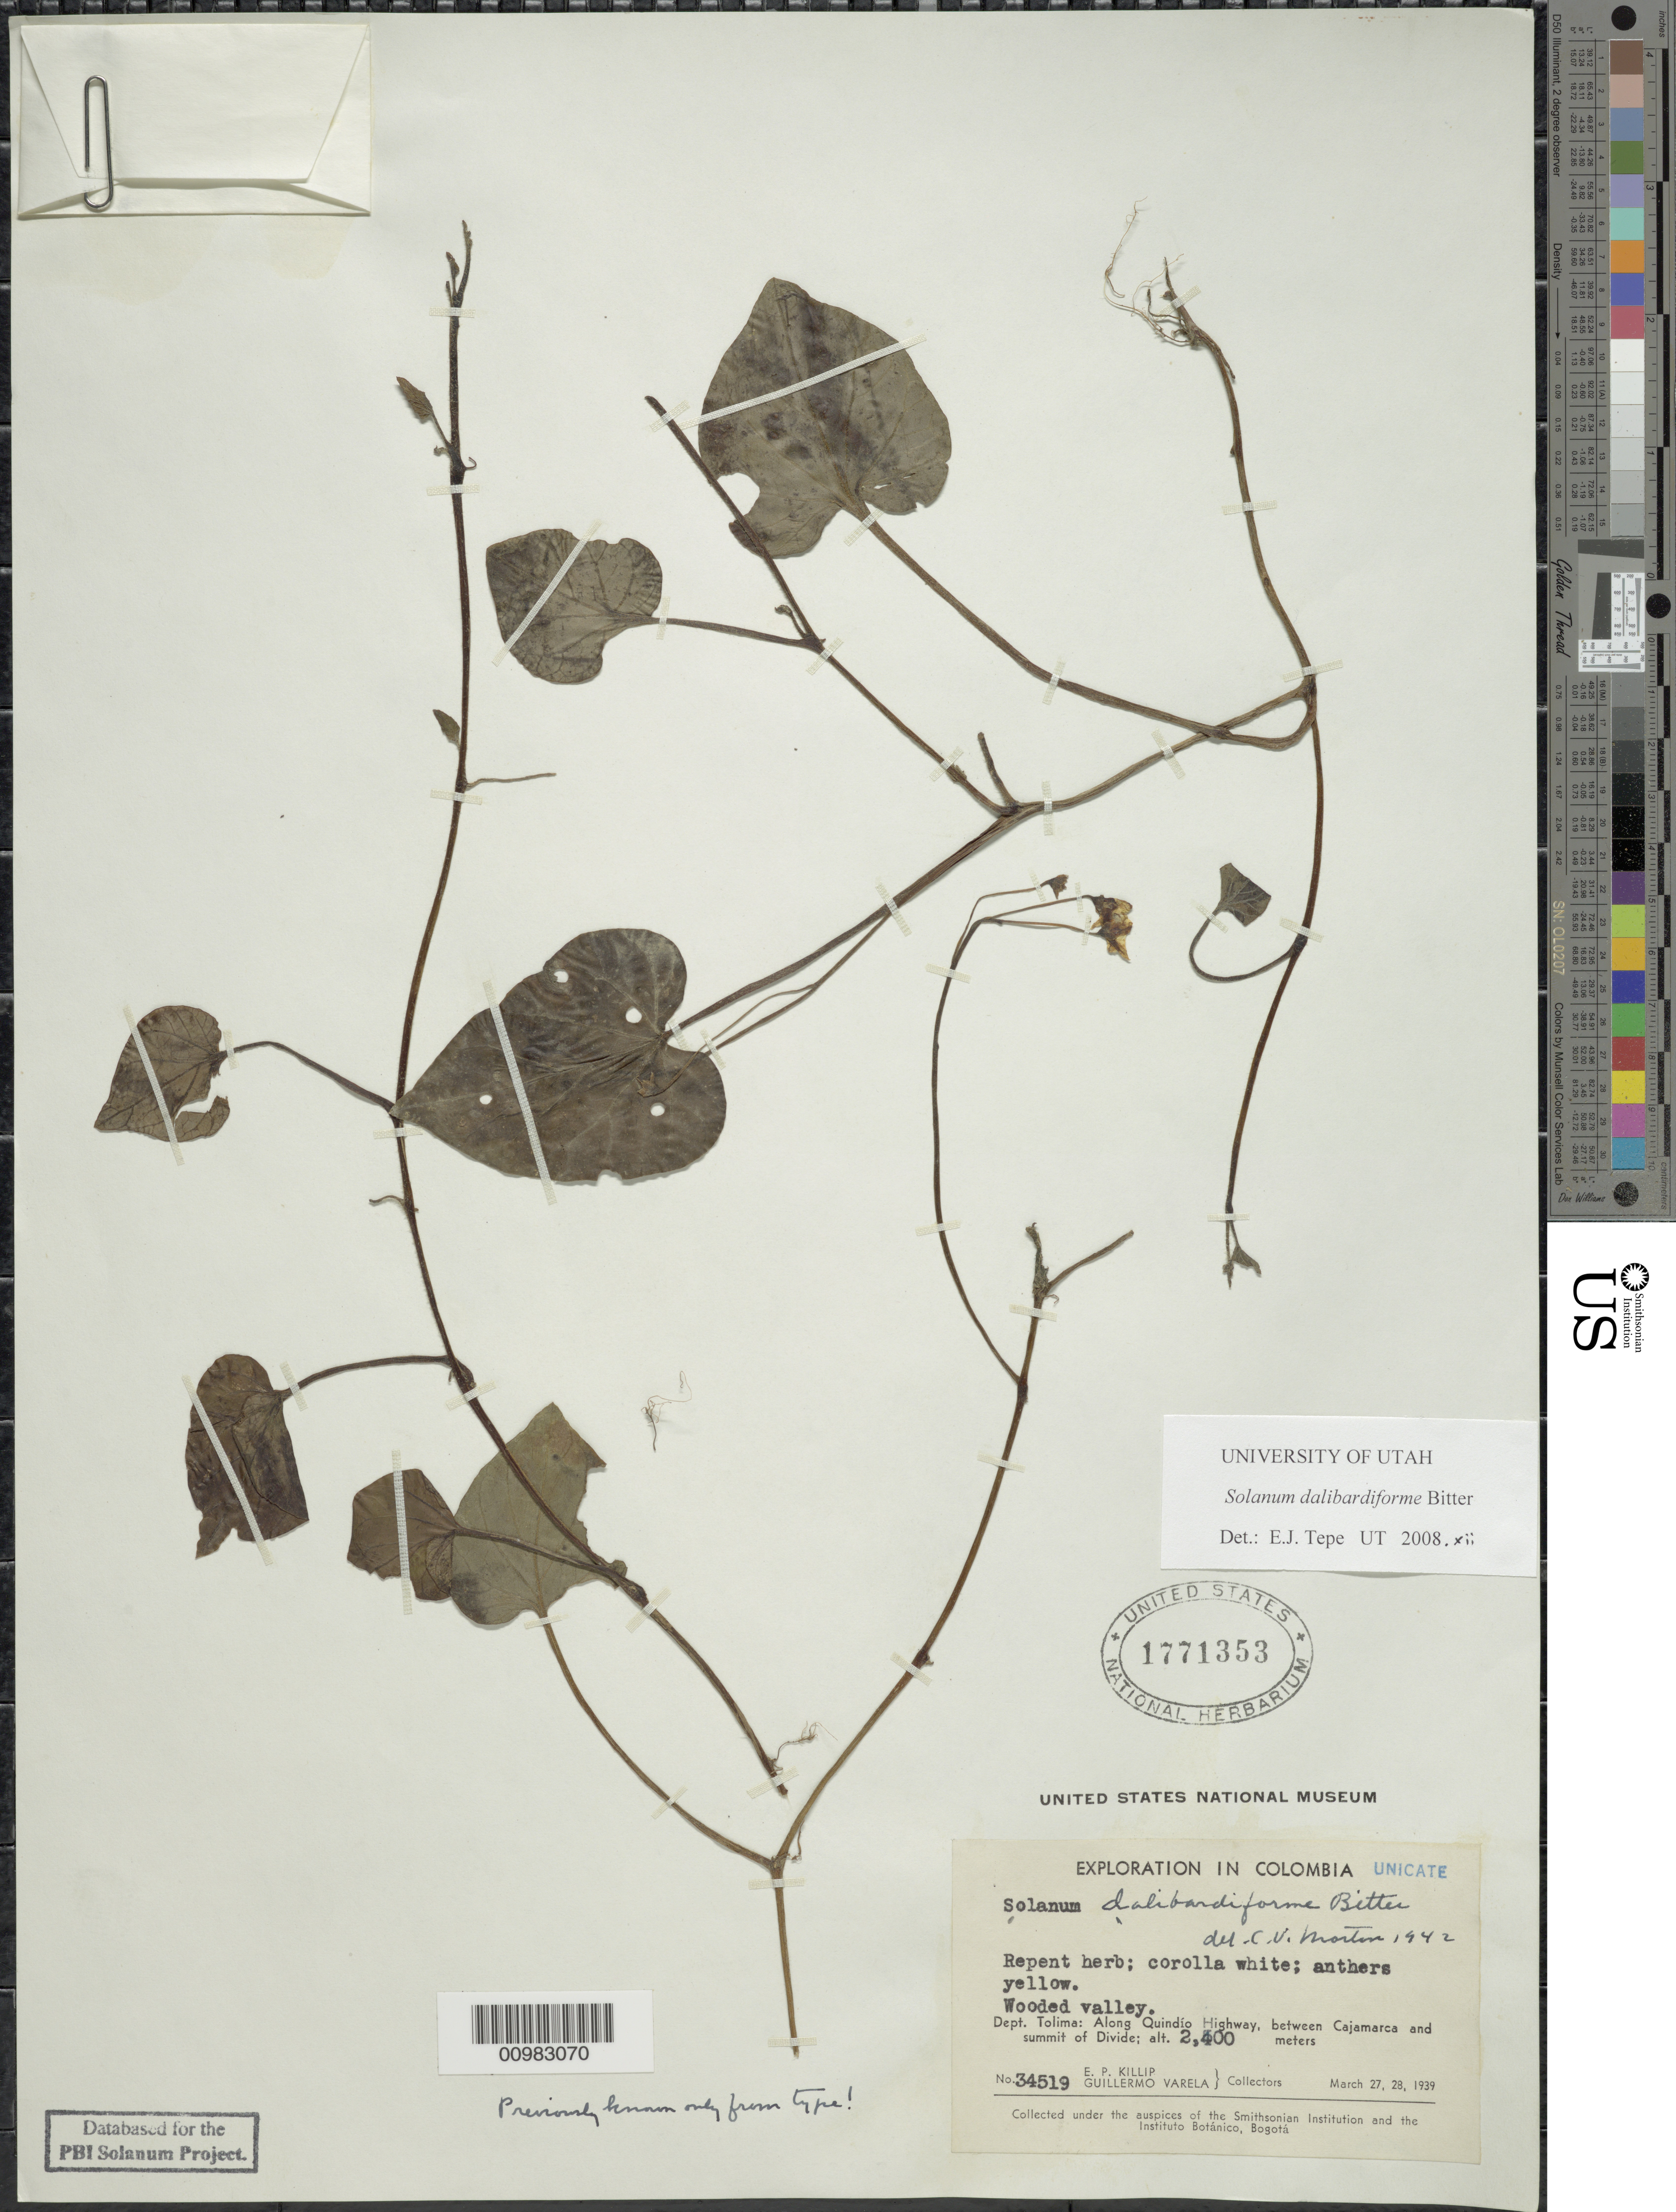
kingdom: Plantae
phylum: Tracheophyta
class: Magnoliopsida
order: Solanales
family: Solanaceae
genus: Solanum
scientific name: Solanum dalibardiforme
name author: Bitter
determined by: Tepe, E. J., (UT)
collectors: E. P. Killip & G. Varela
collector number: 34519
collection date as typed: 27 Mar 1939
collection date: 1939-03-27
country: Colombia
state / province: Tolima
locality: Along Quindo highway, between Cajamarca and summit of Divide.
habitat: Wooded valley.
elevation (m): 2400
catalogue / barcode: US 1771353